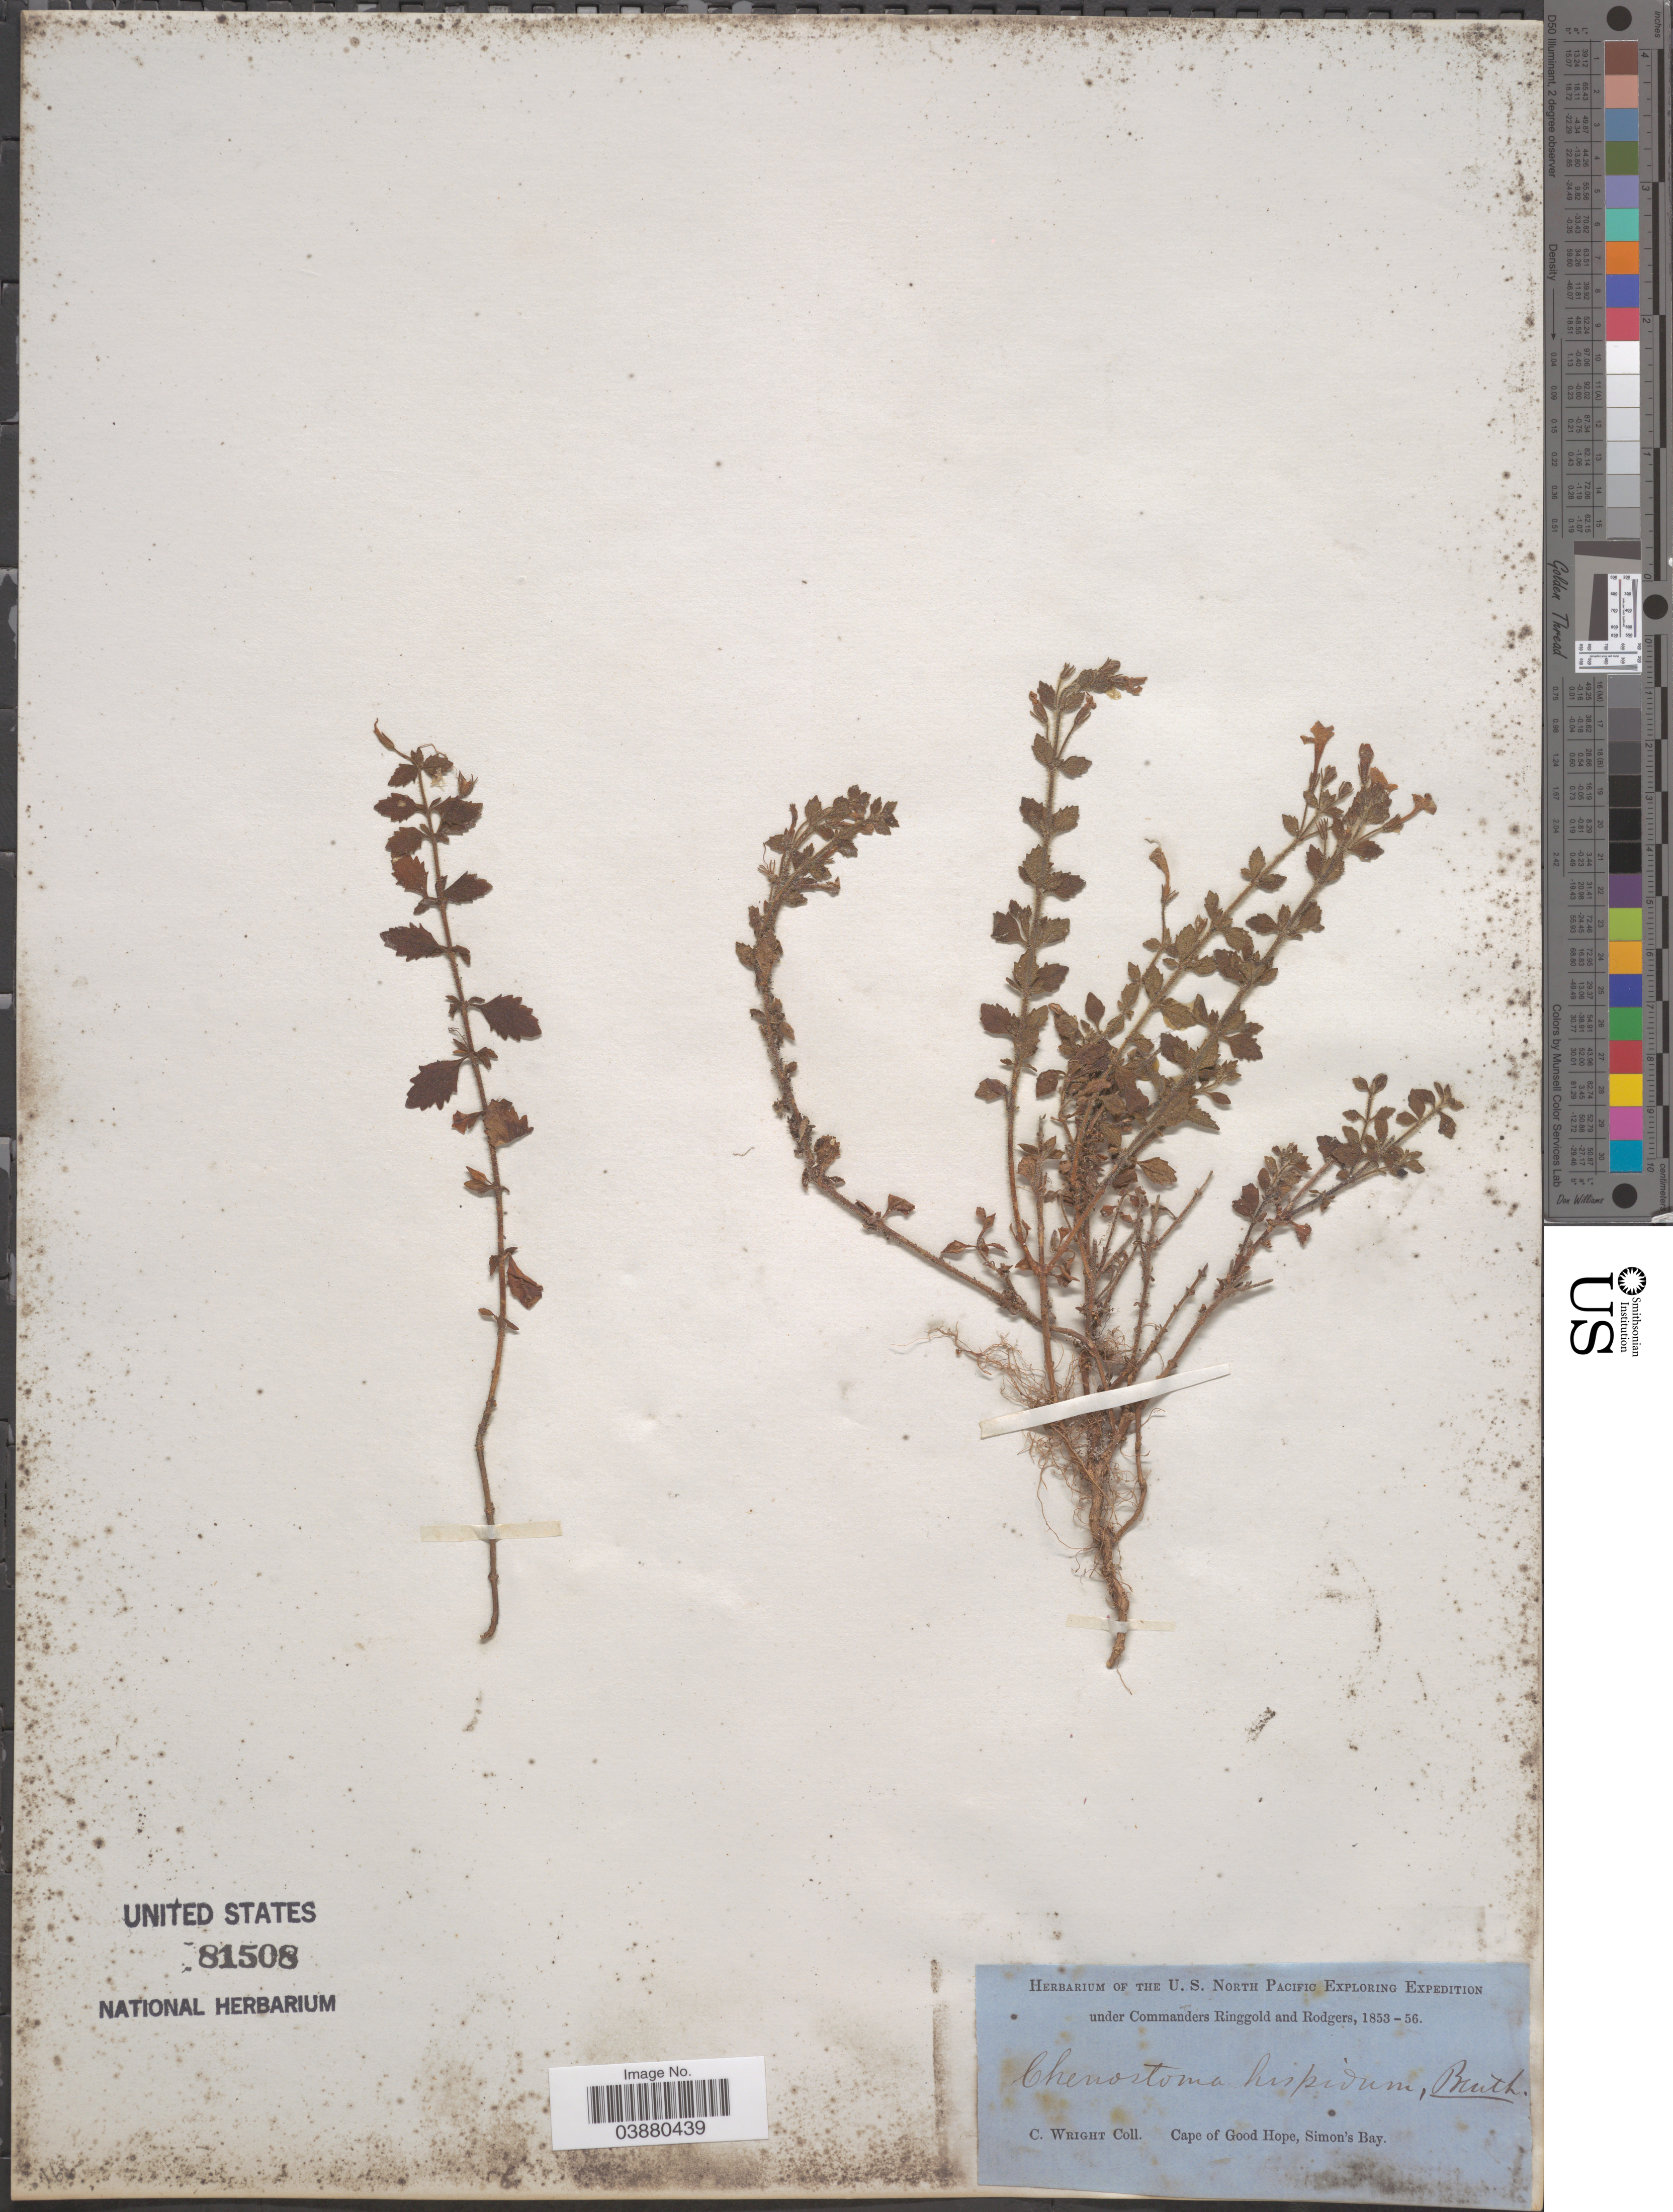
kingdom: Plantae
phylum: Tracheophyta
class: Magnoliopsida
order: Lamiales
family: Scrophulariaceae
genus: Sutera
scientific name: Sutera hispida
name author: (Thunb.) Druce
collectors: C. Wright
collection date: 1853/1856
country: South Africa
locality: Cape of Good Hope, Simon's Bay.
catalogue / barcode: US 81508